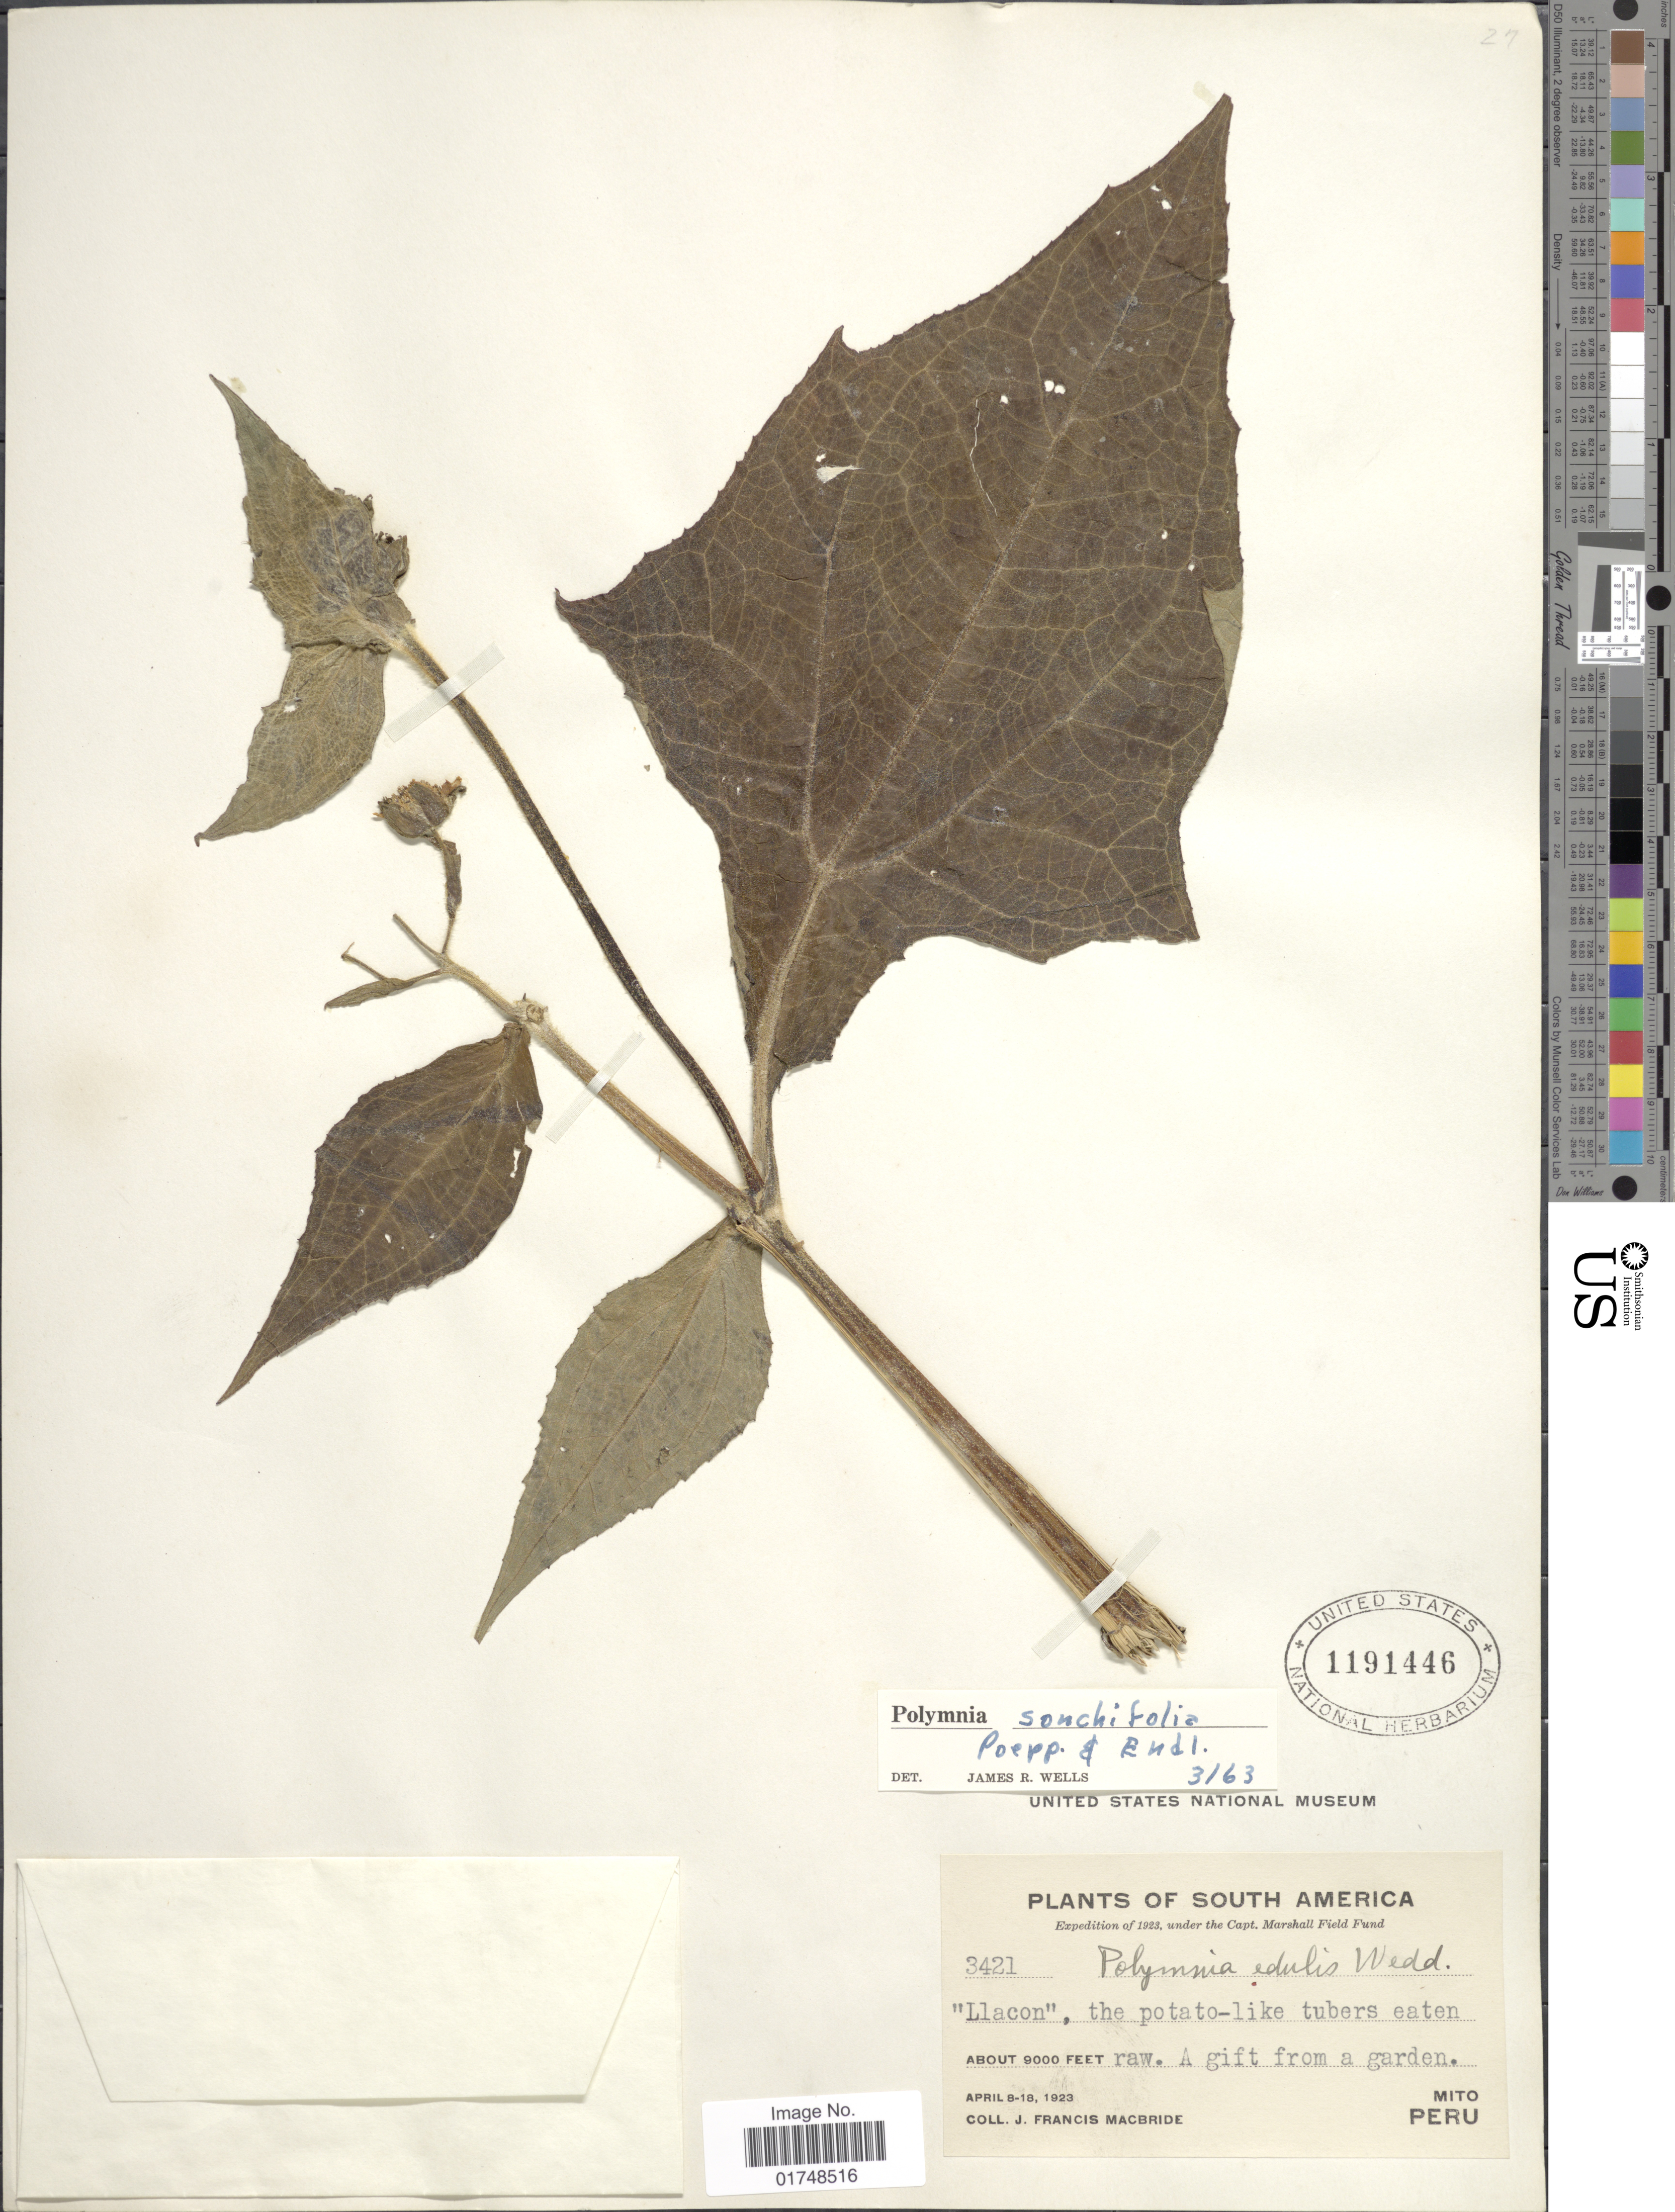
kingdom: Plantae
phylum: Tracheophyta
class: Magnoliopsida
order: Asterales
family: Asteraceae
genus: Smallanthus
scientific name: Smallanthus sonchifolias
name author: (Poepp.) H. Rob.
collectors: J. F. Macbride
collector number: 3421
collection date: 1923-04-08/1923-04-18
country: Peru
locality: Mito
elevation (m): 2743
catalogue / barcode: US 1191446